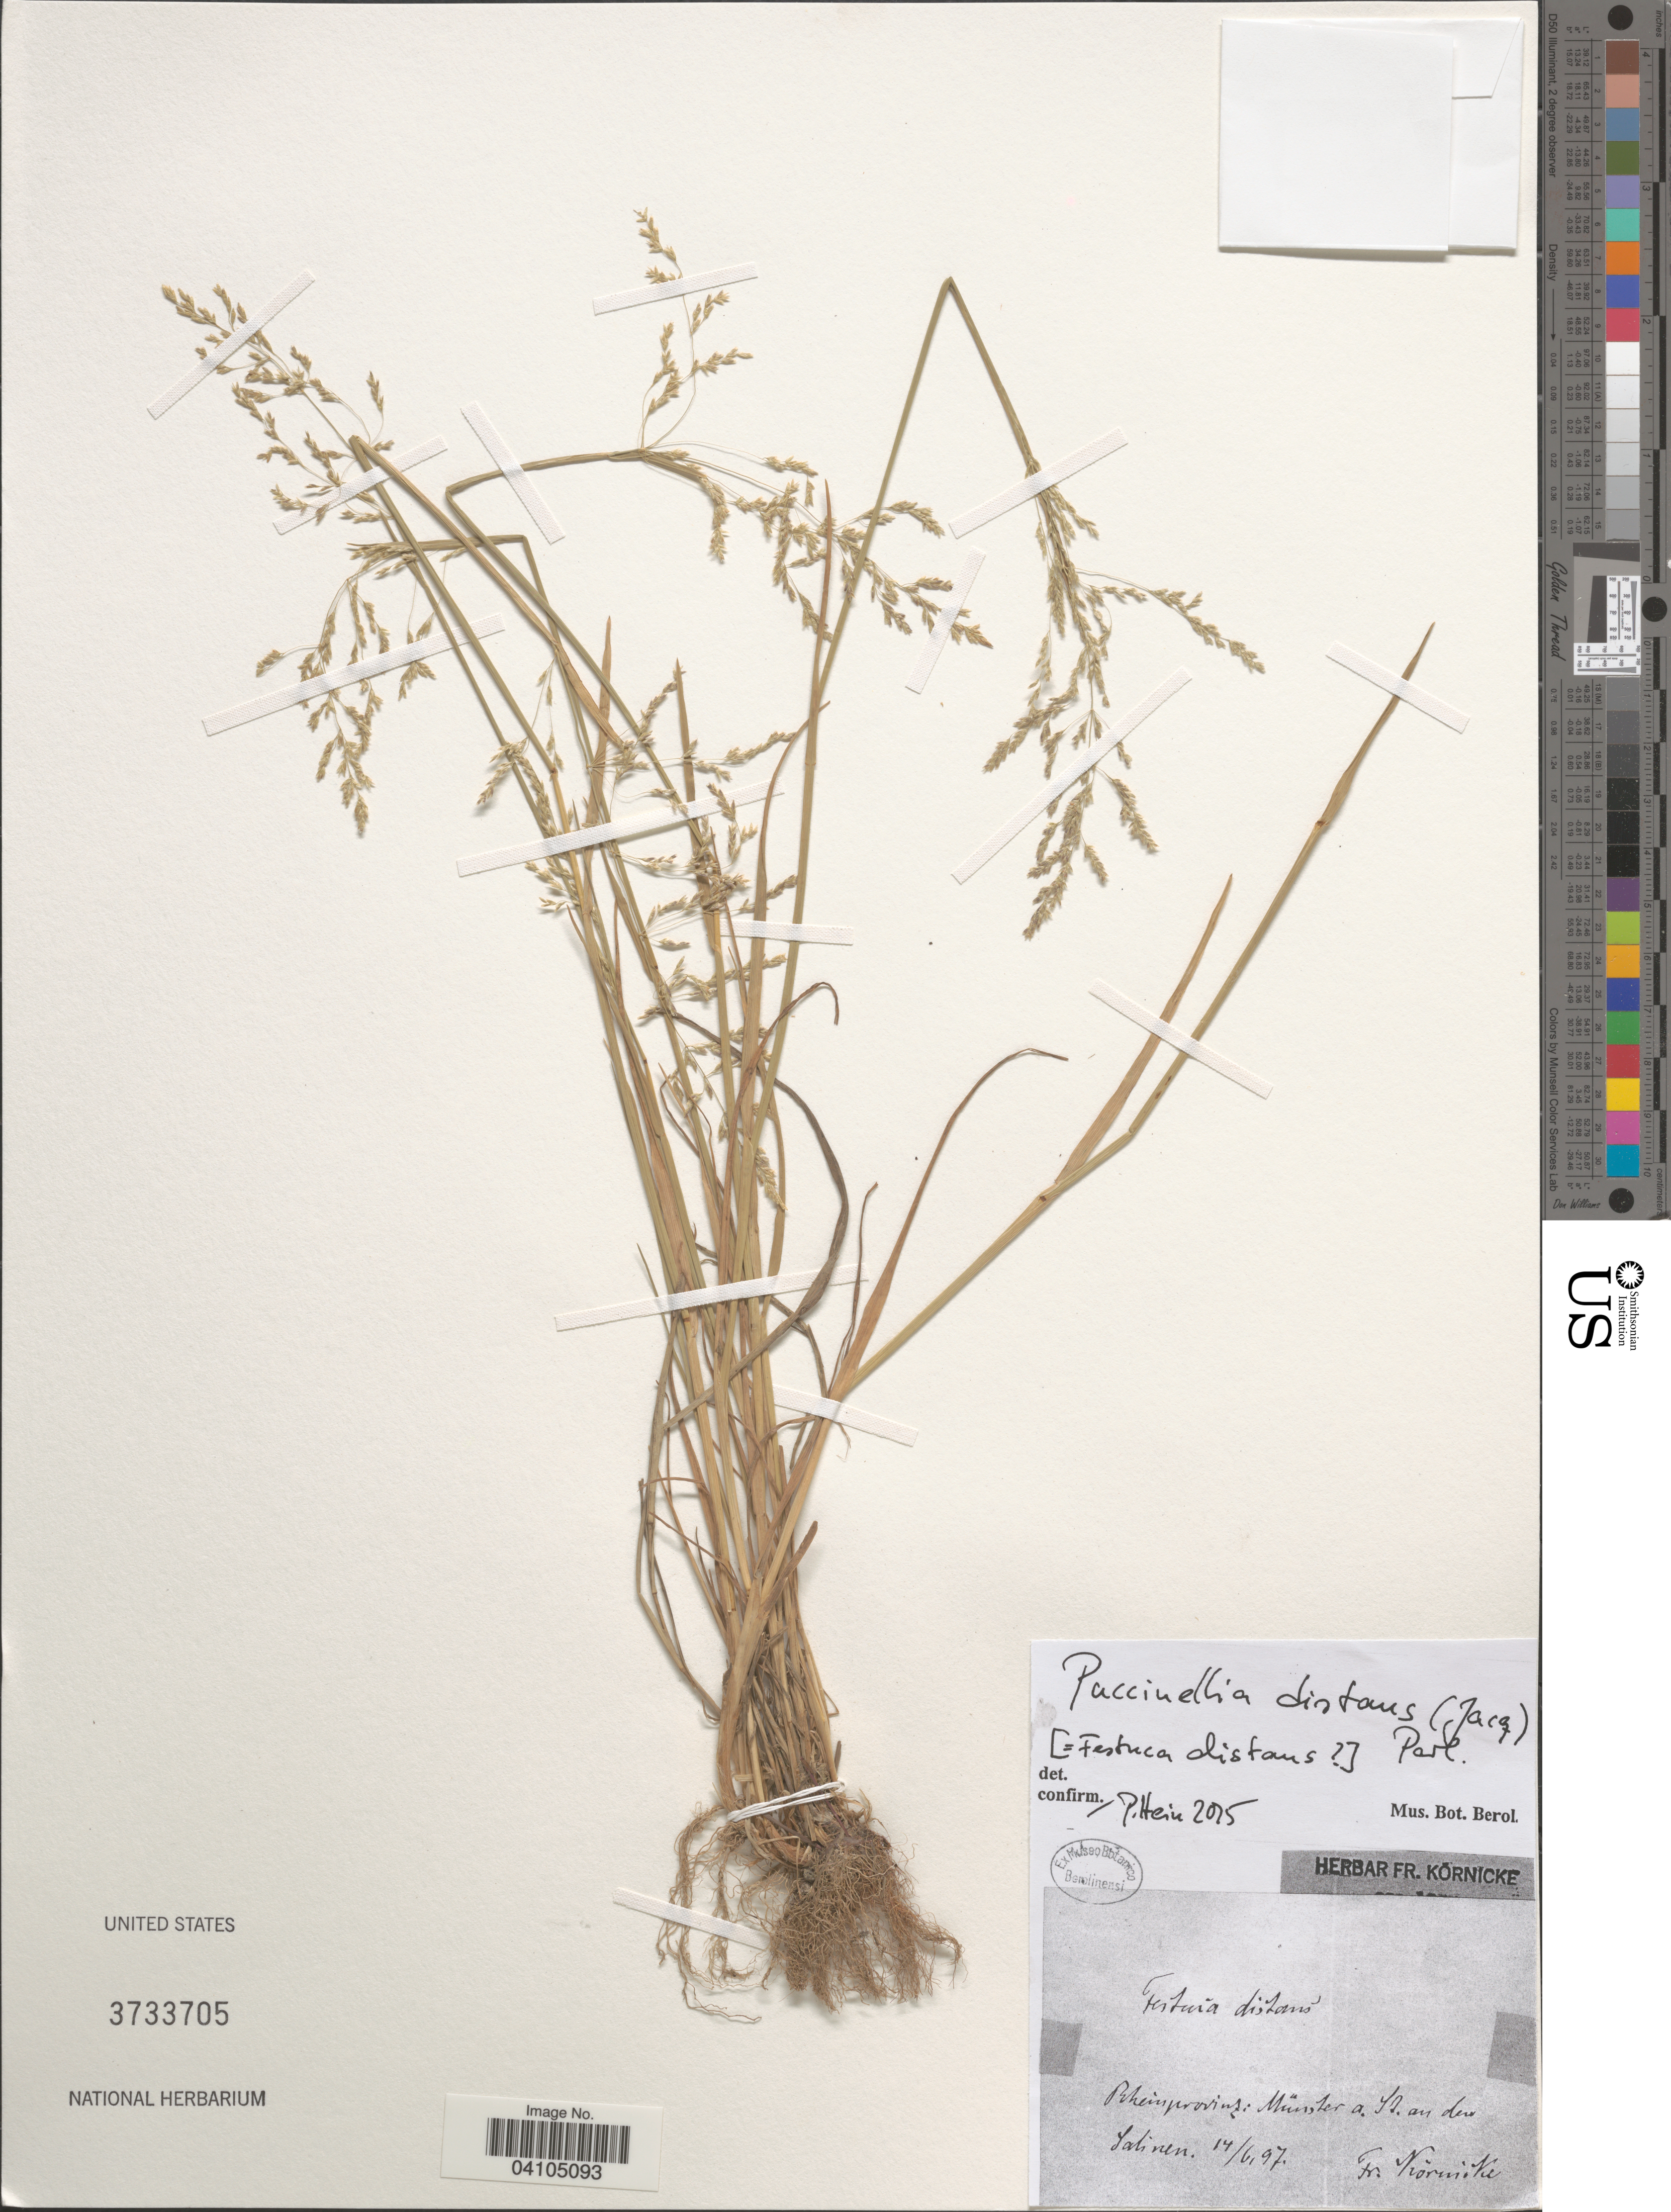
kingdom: Plantae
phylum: Tracheophyta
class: Liliopsida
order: Poales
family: Poaceae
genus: Puccinellia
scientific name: Puccinellia distans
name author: (Jacq.) Parl.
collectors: F. A. Körnicke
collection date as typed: Transcribed d/m/y: 14/6/97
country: Germany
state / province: Nordrhein-Westfalen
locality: Rheinprovinz: Munster a S au den Salinen. [interpreted]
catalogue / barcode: US 3733705